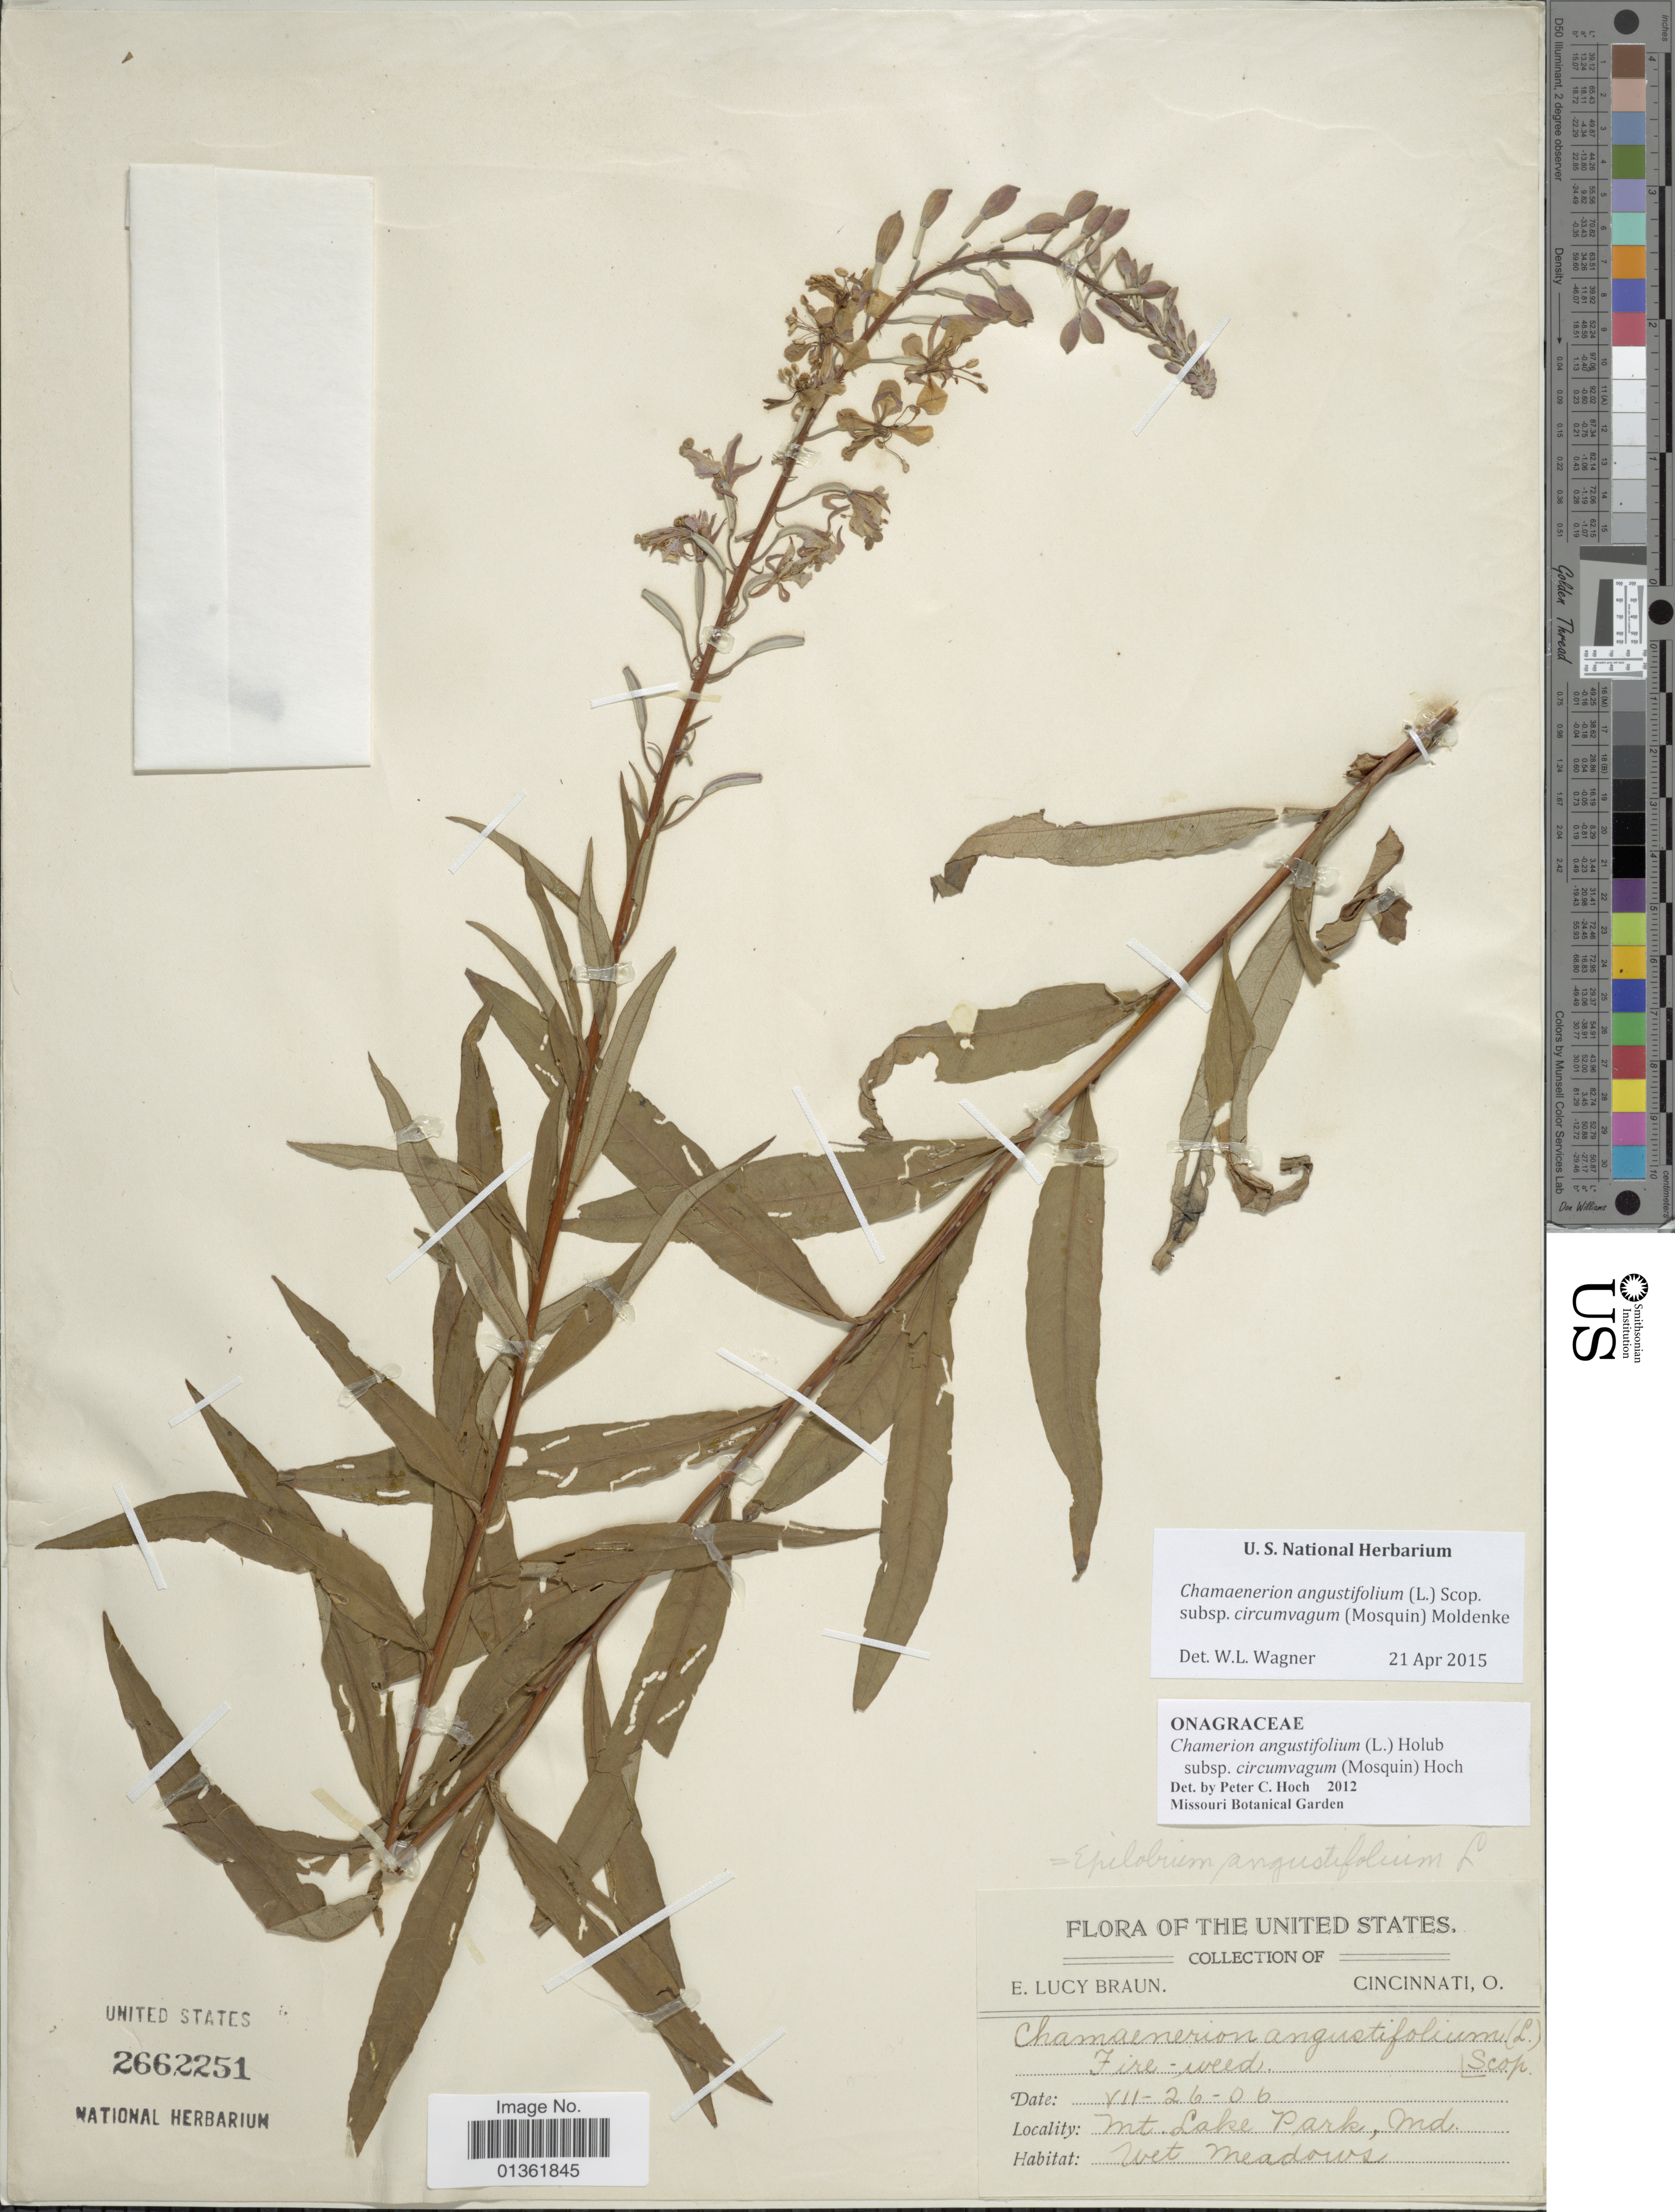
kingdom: Plantae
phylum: Tracheophyta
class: Magnoliopsida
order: Myrtales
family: Onagraceae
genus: Chamaenerion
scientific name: Chamaenerion angustifolium subsp. circumvagum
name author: (Mosquin) Moldenke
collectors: E. L. Braun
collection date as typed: Transcribed d/m/y: 26/7/6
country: United States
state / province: Maryland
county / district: Garrett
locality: Mt. Lake Park, Md.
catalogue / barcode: US 2662251